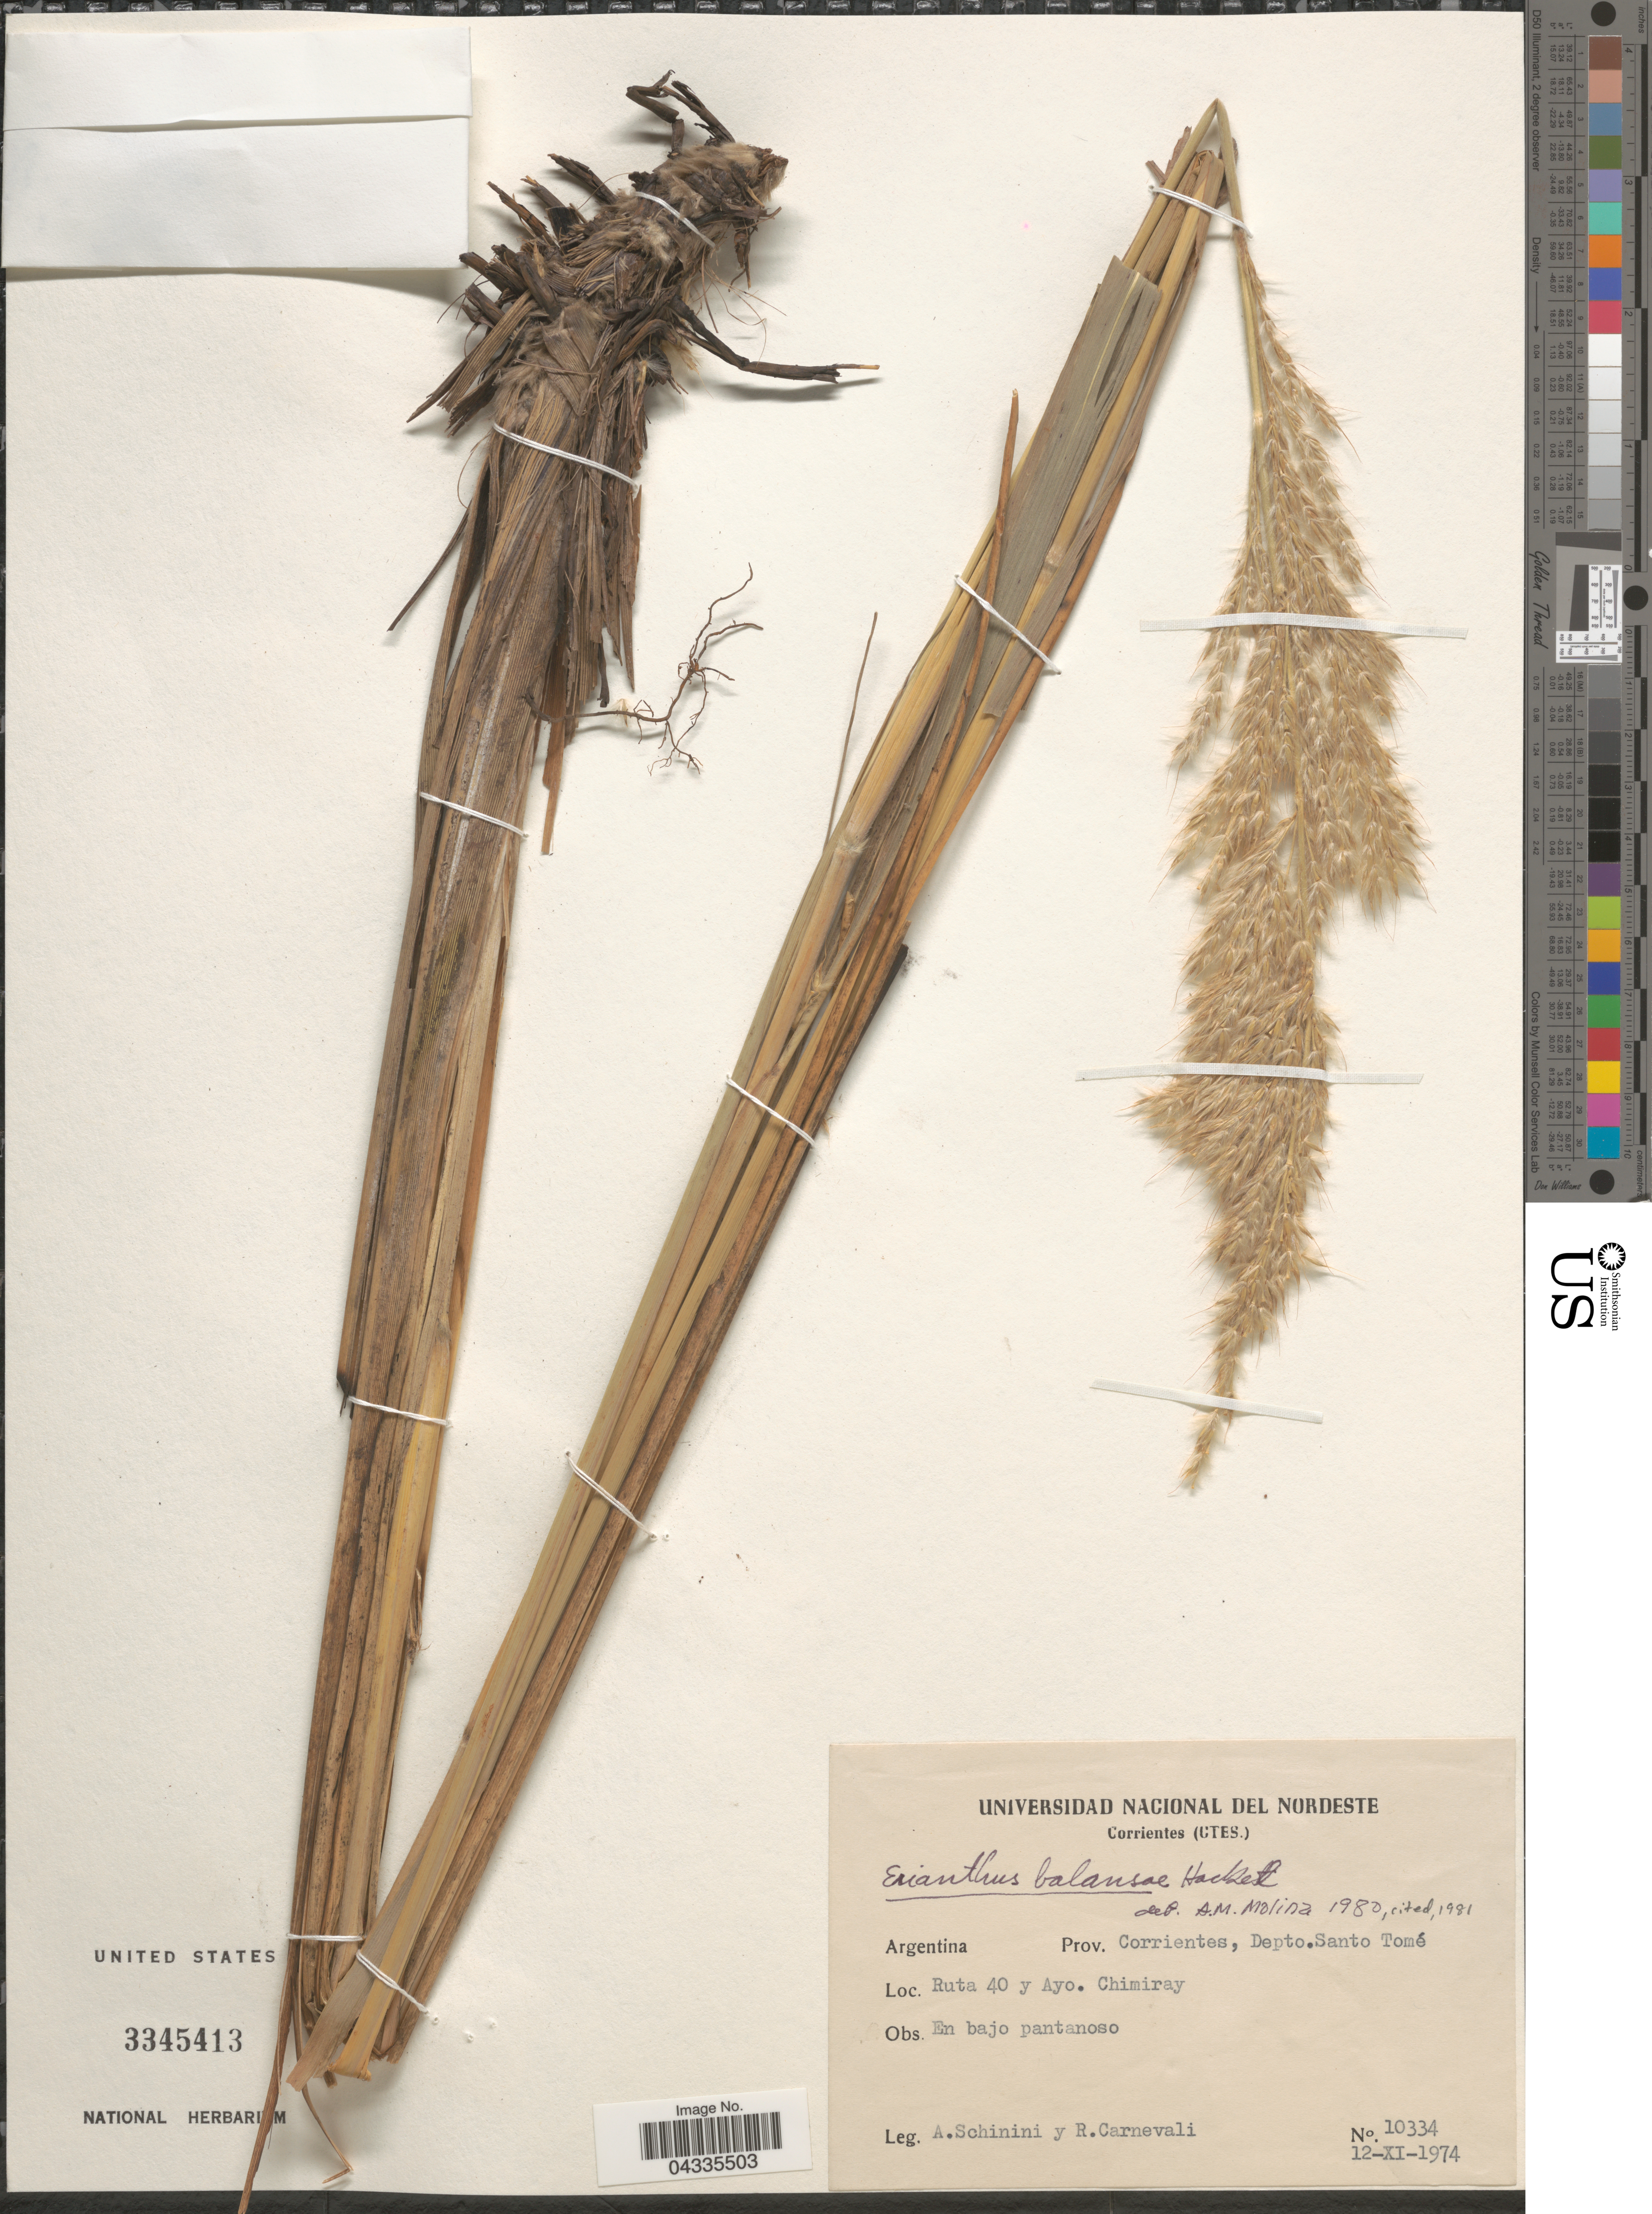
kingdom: Plantae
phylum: Tracheophyta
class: Liliopsida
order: Poales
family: Poaceae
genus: Erianthus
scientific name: Erianthus trinii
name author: Hack.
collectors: A. Schinini & R. Carnevali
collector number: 10334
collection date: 1974-11-12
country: Argentina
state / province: Corrientes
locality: Depto. Santo Tomé. Ruta 40 y Ayo. Chimiray.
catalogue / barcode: US 3345413